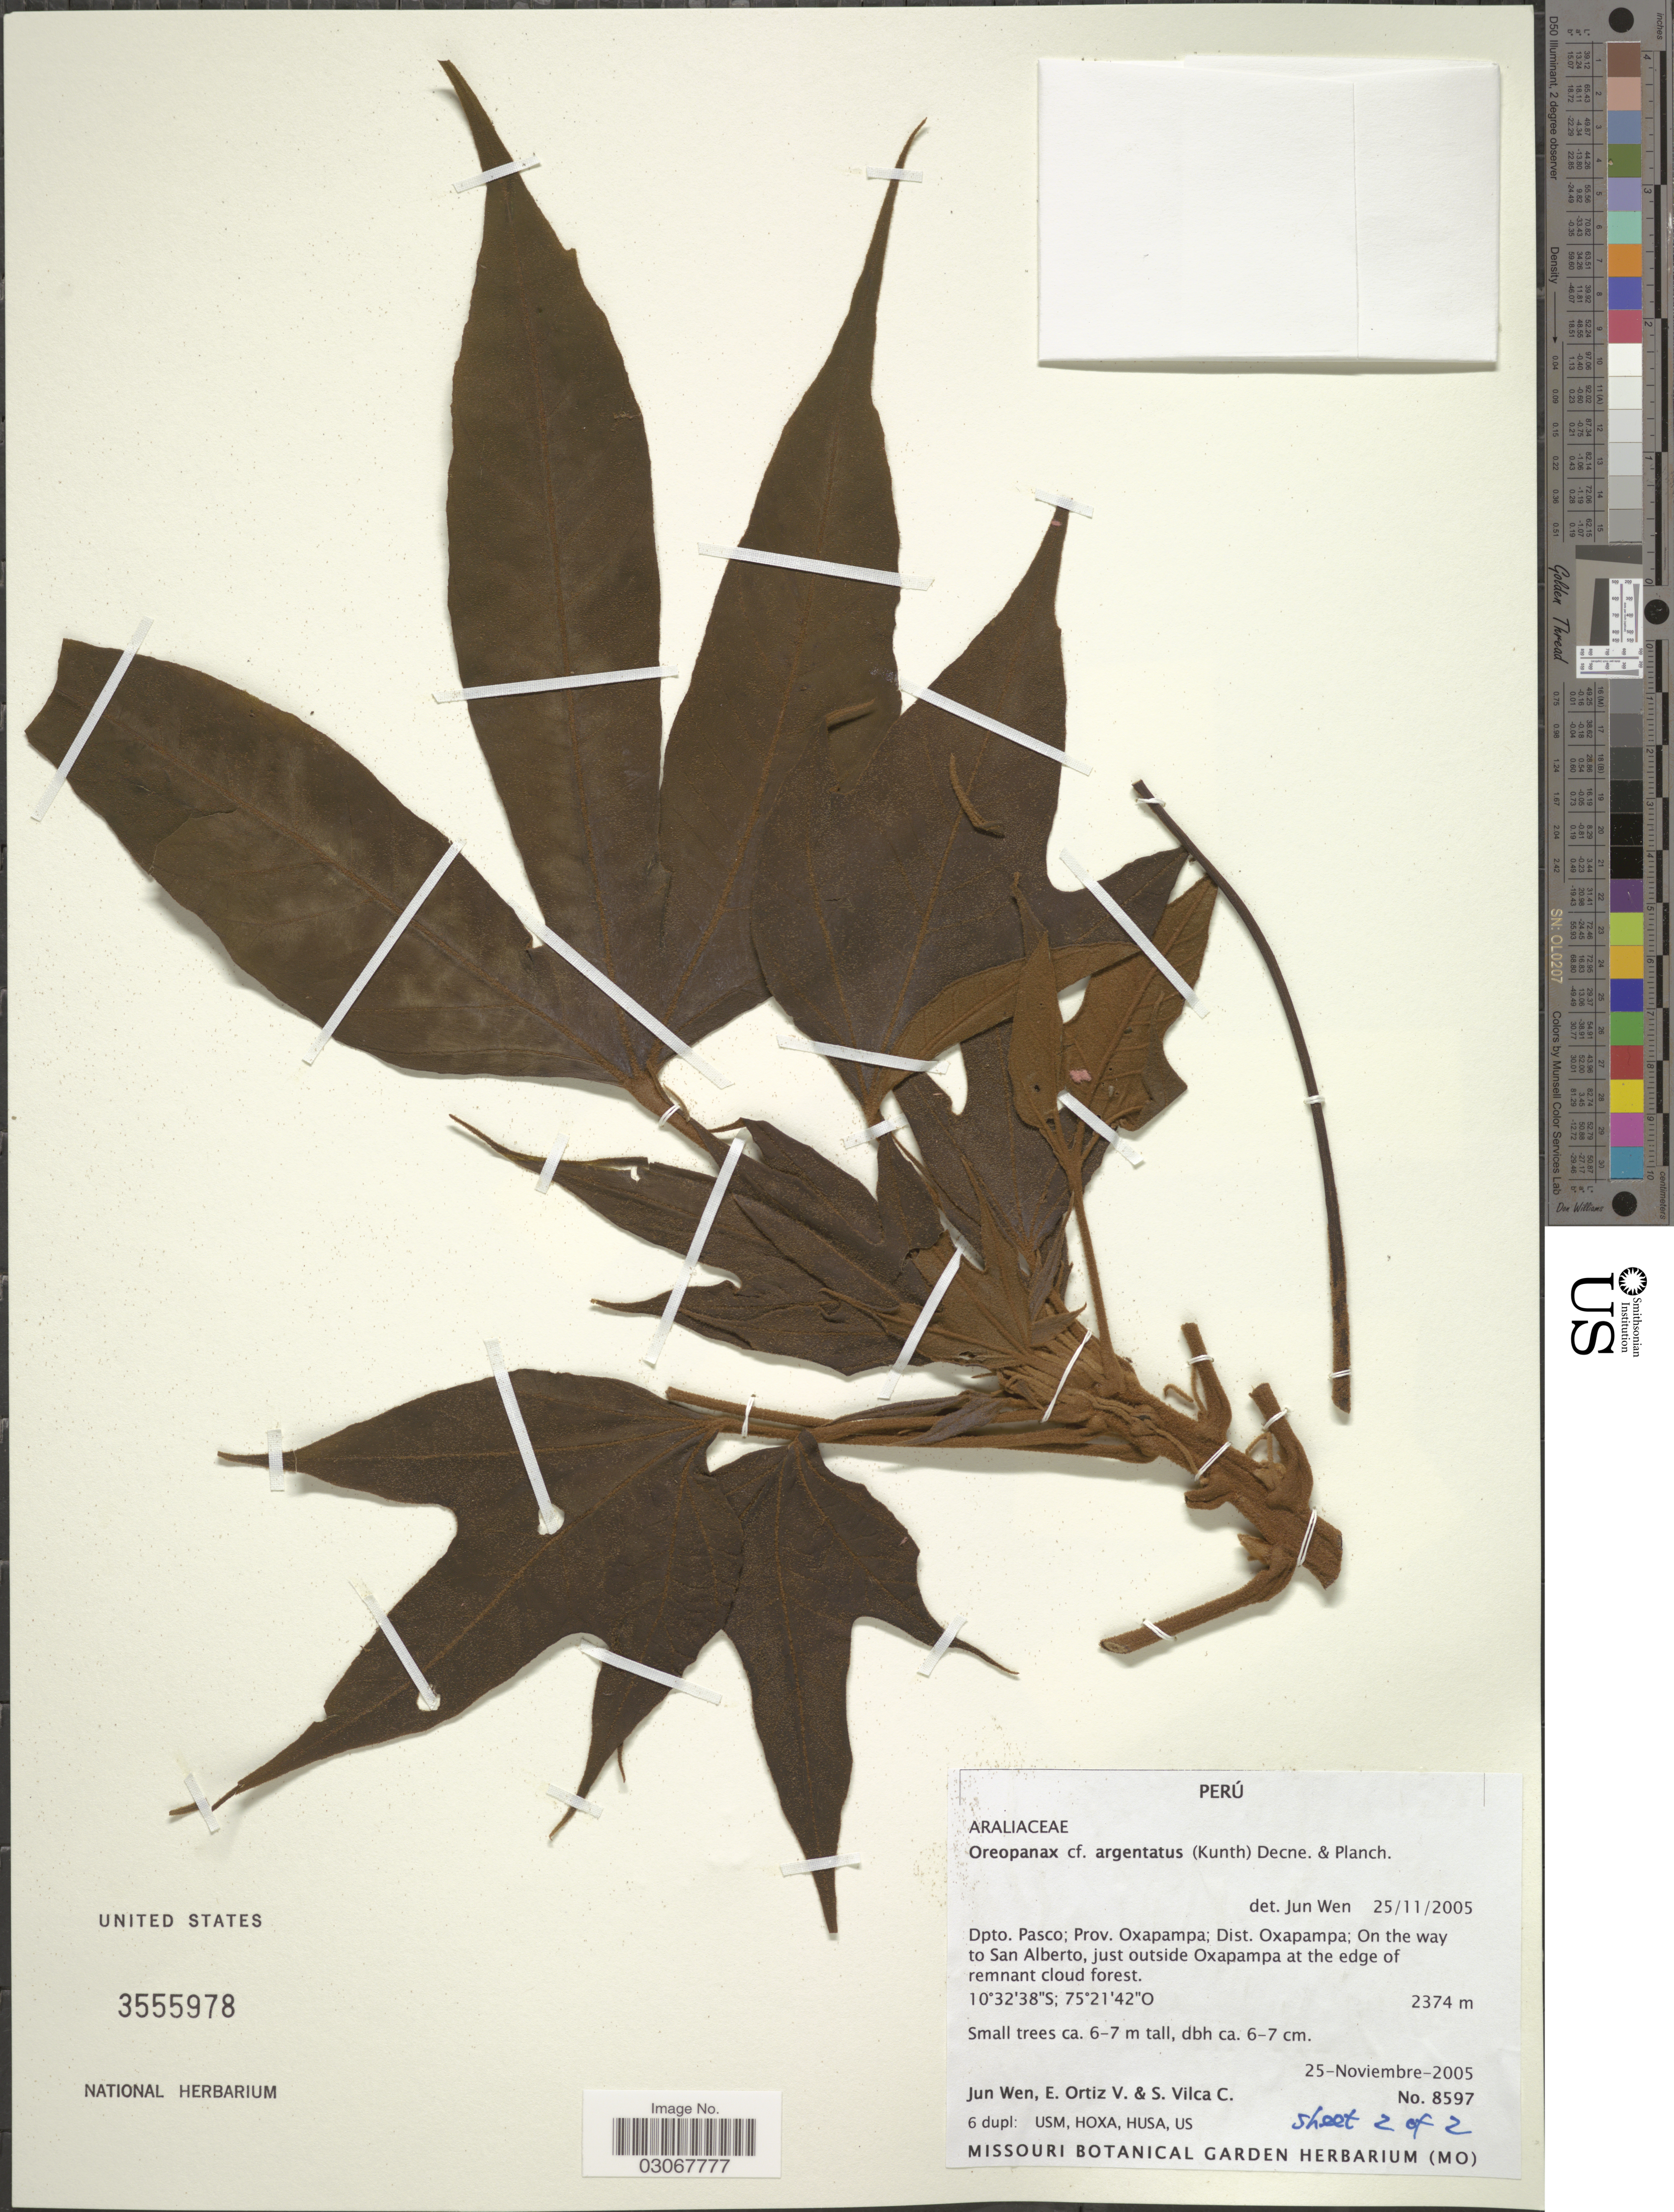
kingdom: Plantae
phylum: Tracheophyta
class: Magnoliopsida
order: Apiales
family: Araliaceae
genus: Oreopanax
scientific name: Oreopanax argentatus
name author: (Kunth) Decne. & Planch.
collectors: J. Wen, E. Ortiz V. & S. Vilca C.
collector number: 8597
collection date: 2005-11-25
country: Peru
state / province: Pasco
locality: Dpto. Pasco; Prov. Oxapampa; Dist. Oxapampa; On the way to San Alberto, just outside Oxapampa at the edge of remnant cloud forest.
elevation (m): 2374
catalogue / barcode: US 3555978